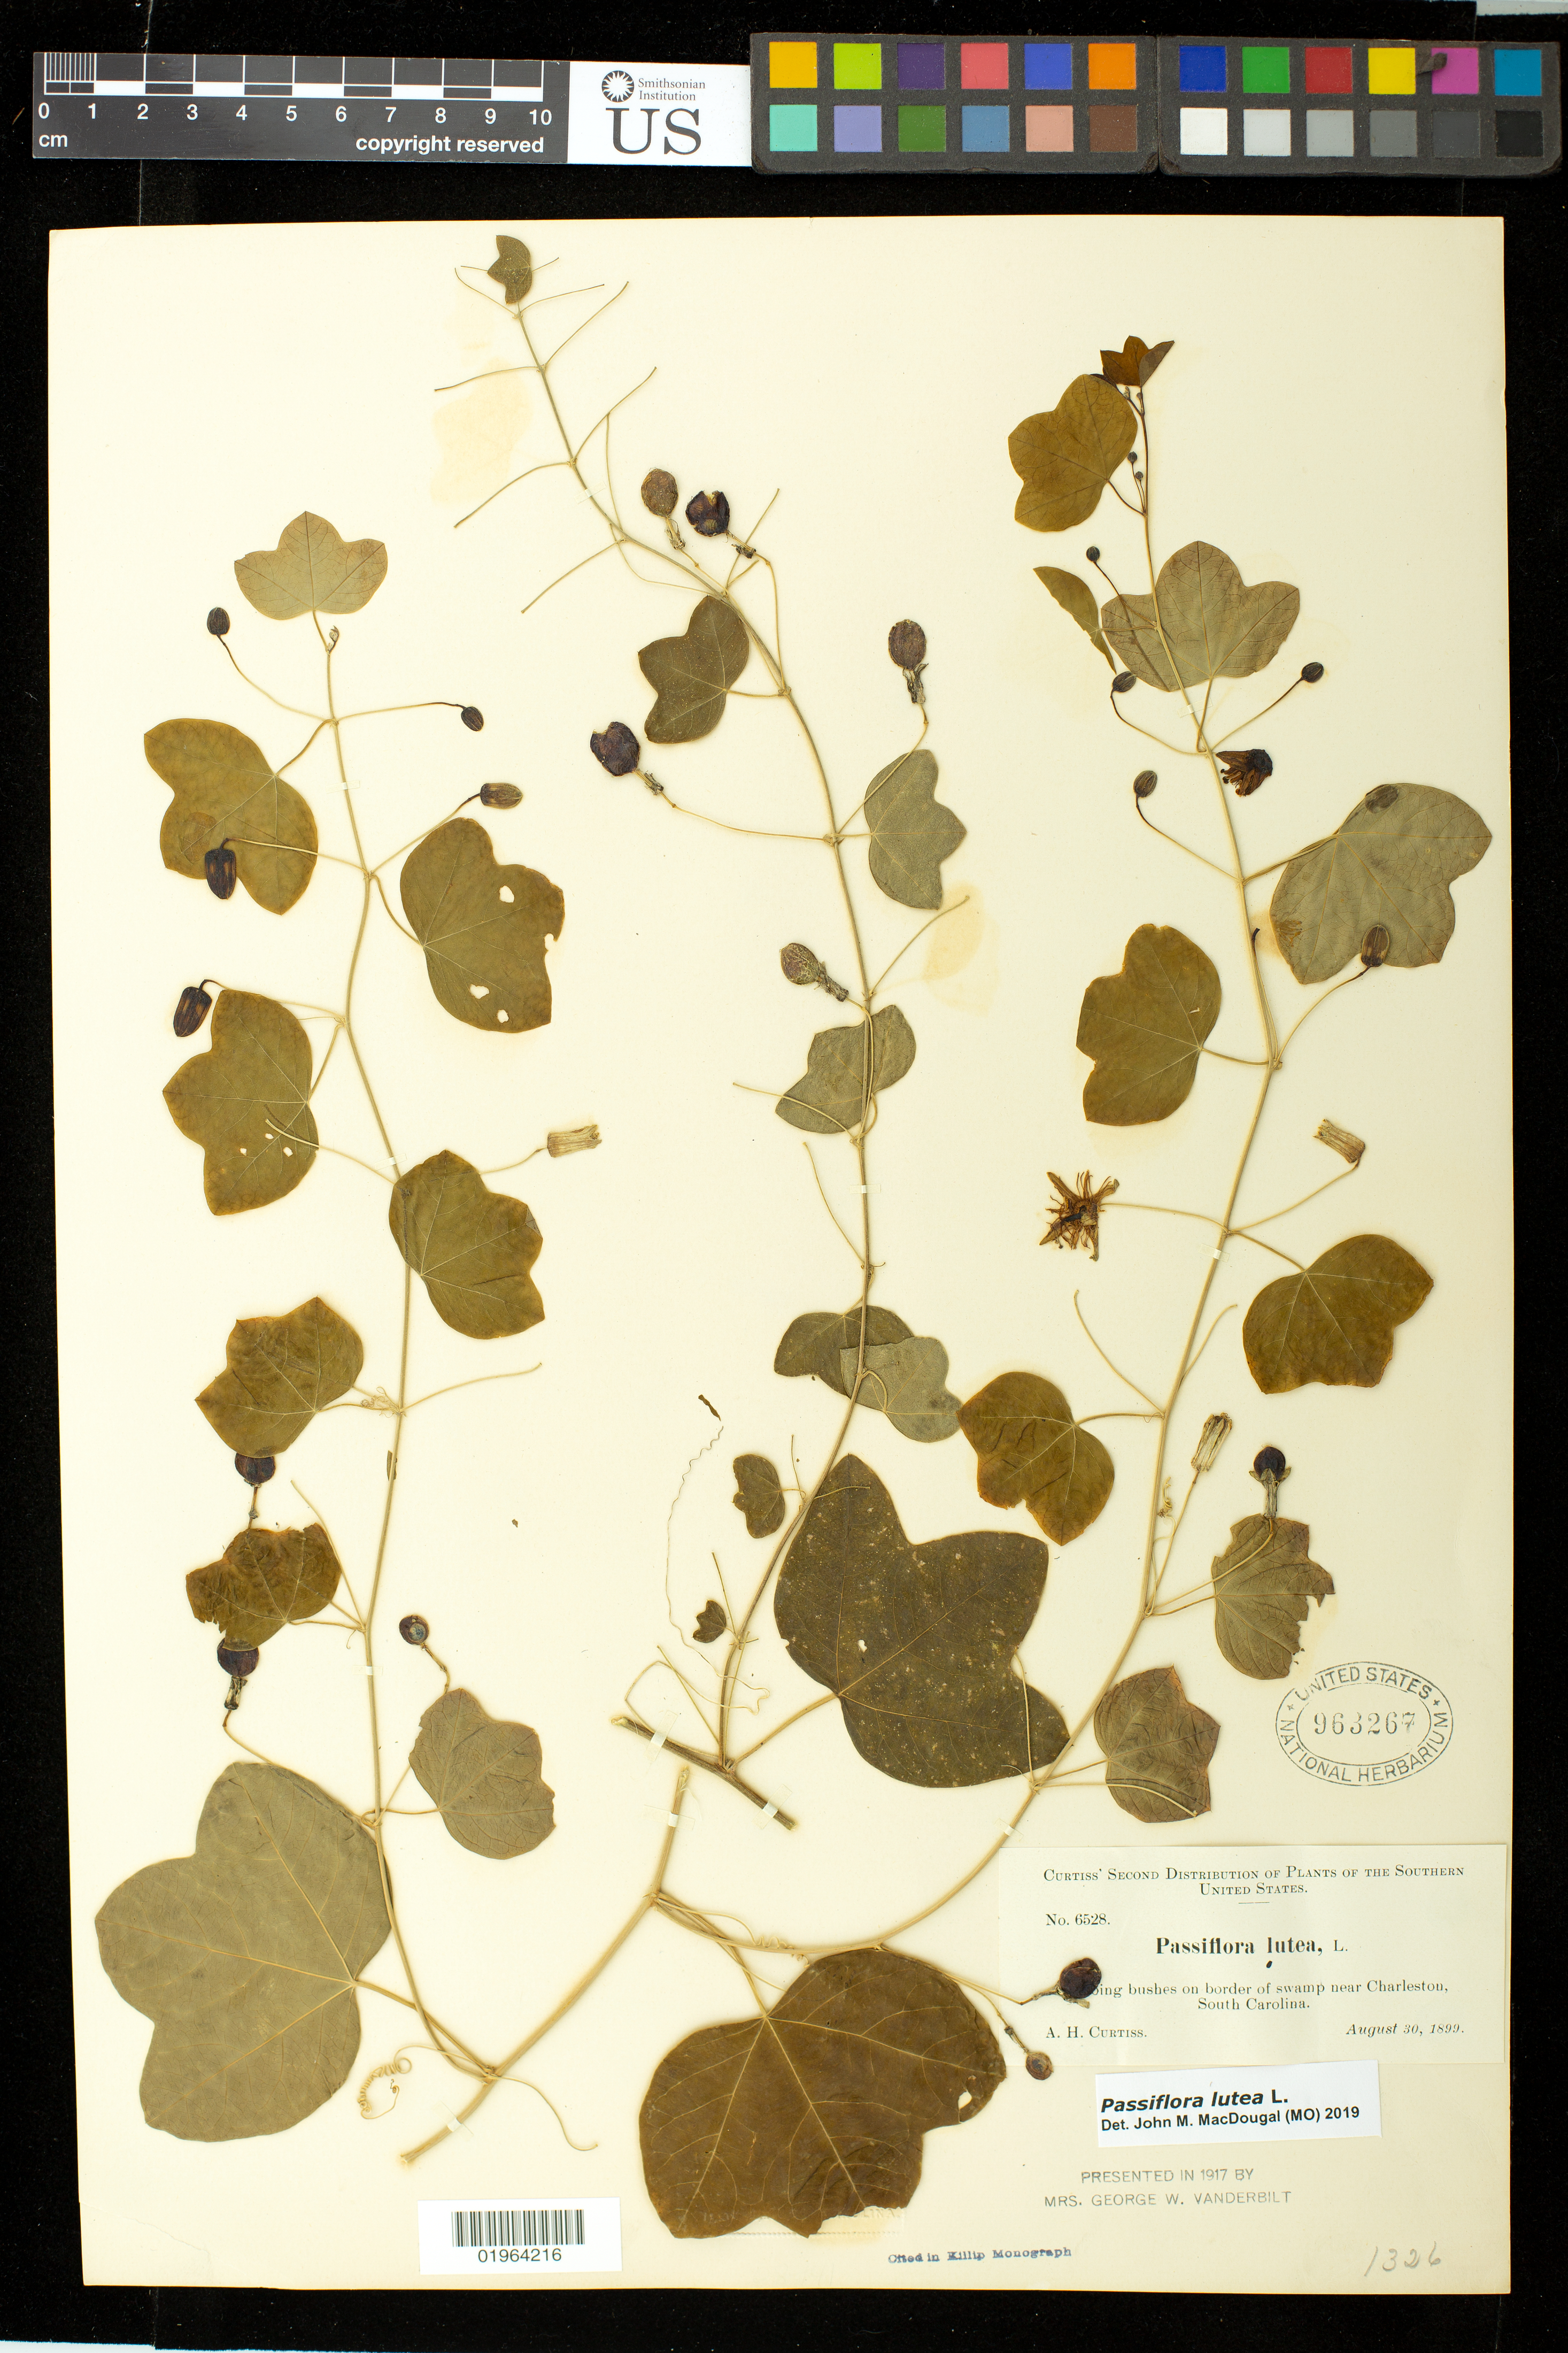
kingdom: Plantae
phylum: Tracheophyta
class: Magnoliopsida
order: Malpighiales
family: Passifloraceae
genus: Passiflora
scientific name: Passiflora lutea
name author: L.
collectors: A. H. Curtiss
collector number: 6528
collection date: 1899-08-30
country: United States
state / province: South Carolina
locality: Near Charleston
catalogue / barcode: US 963267